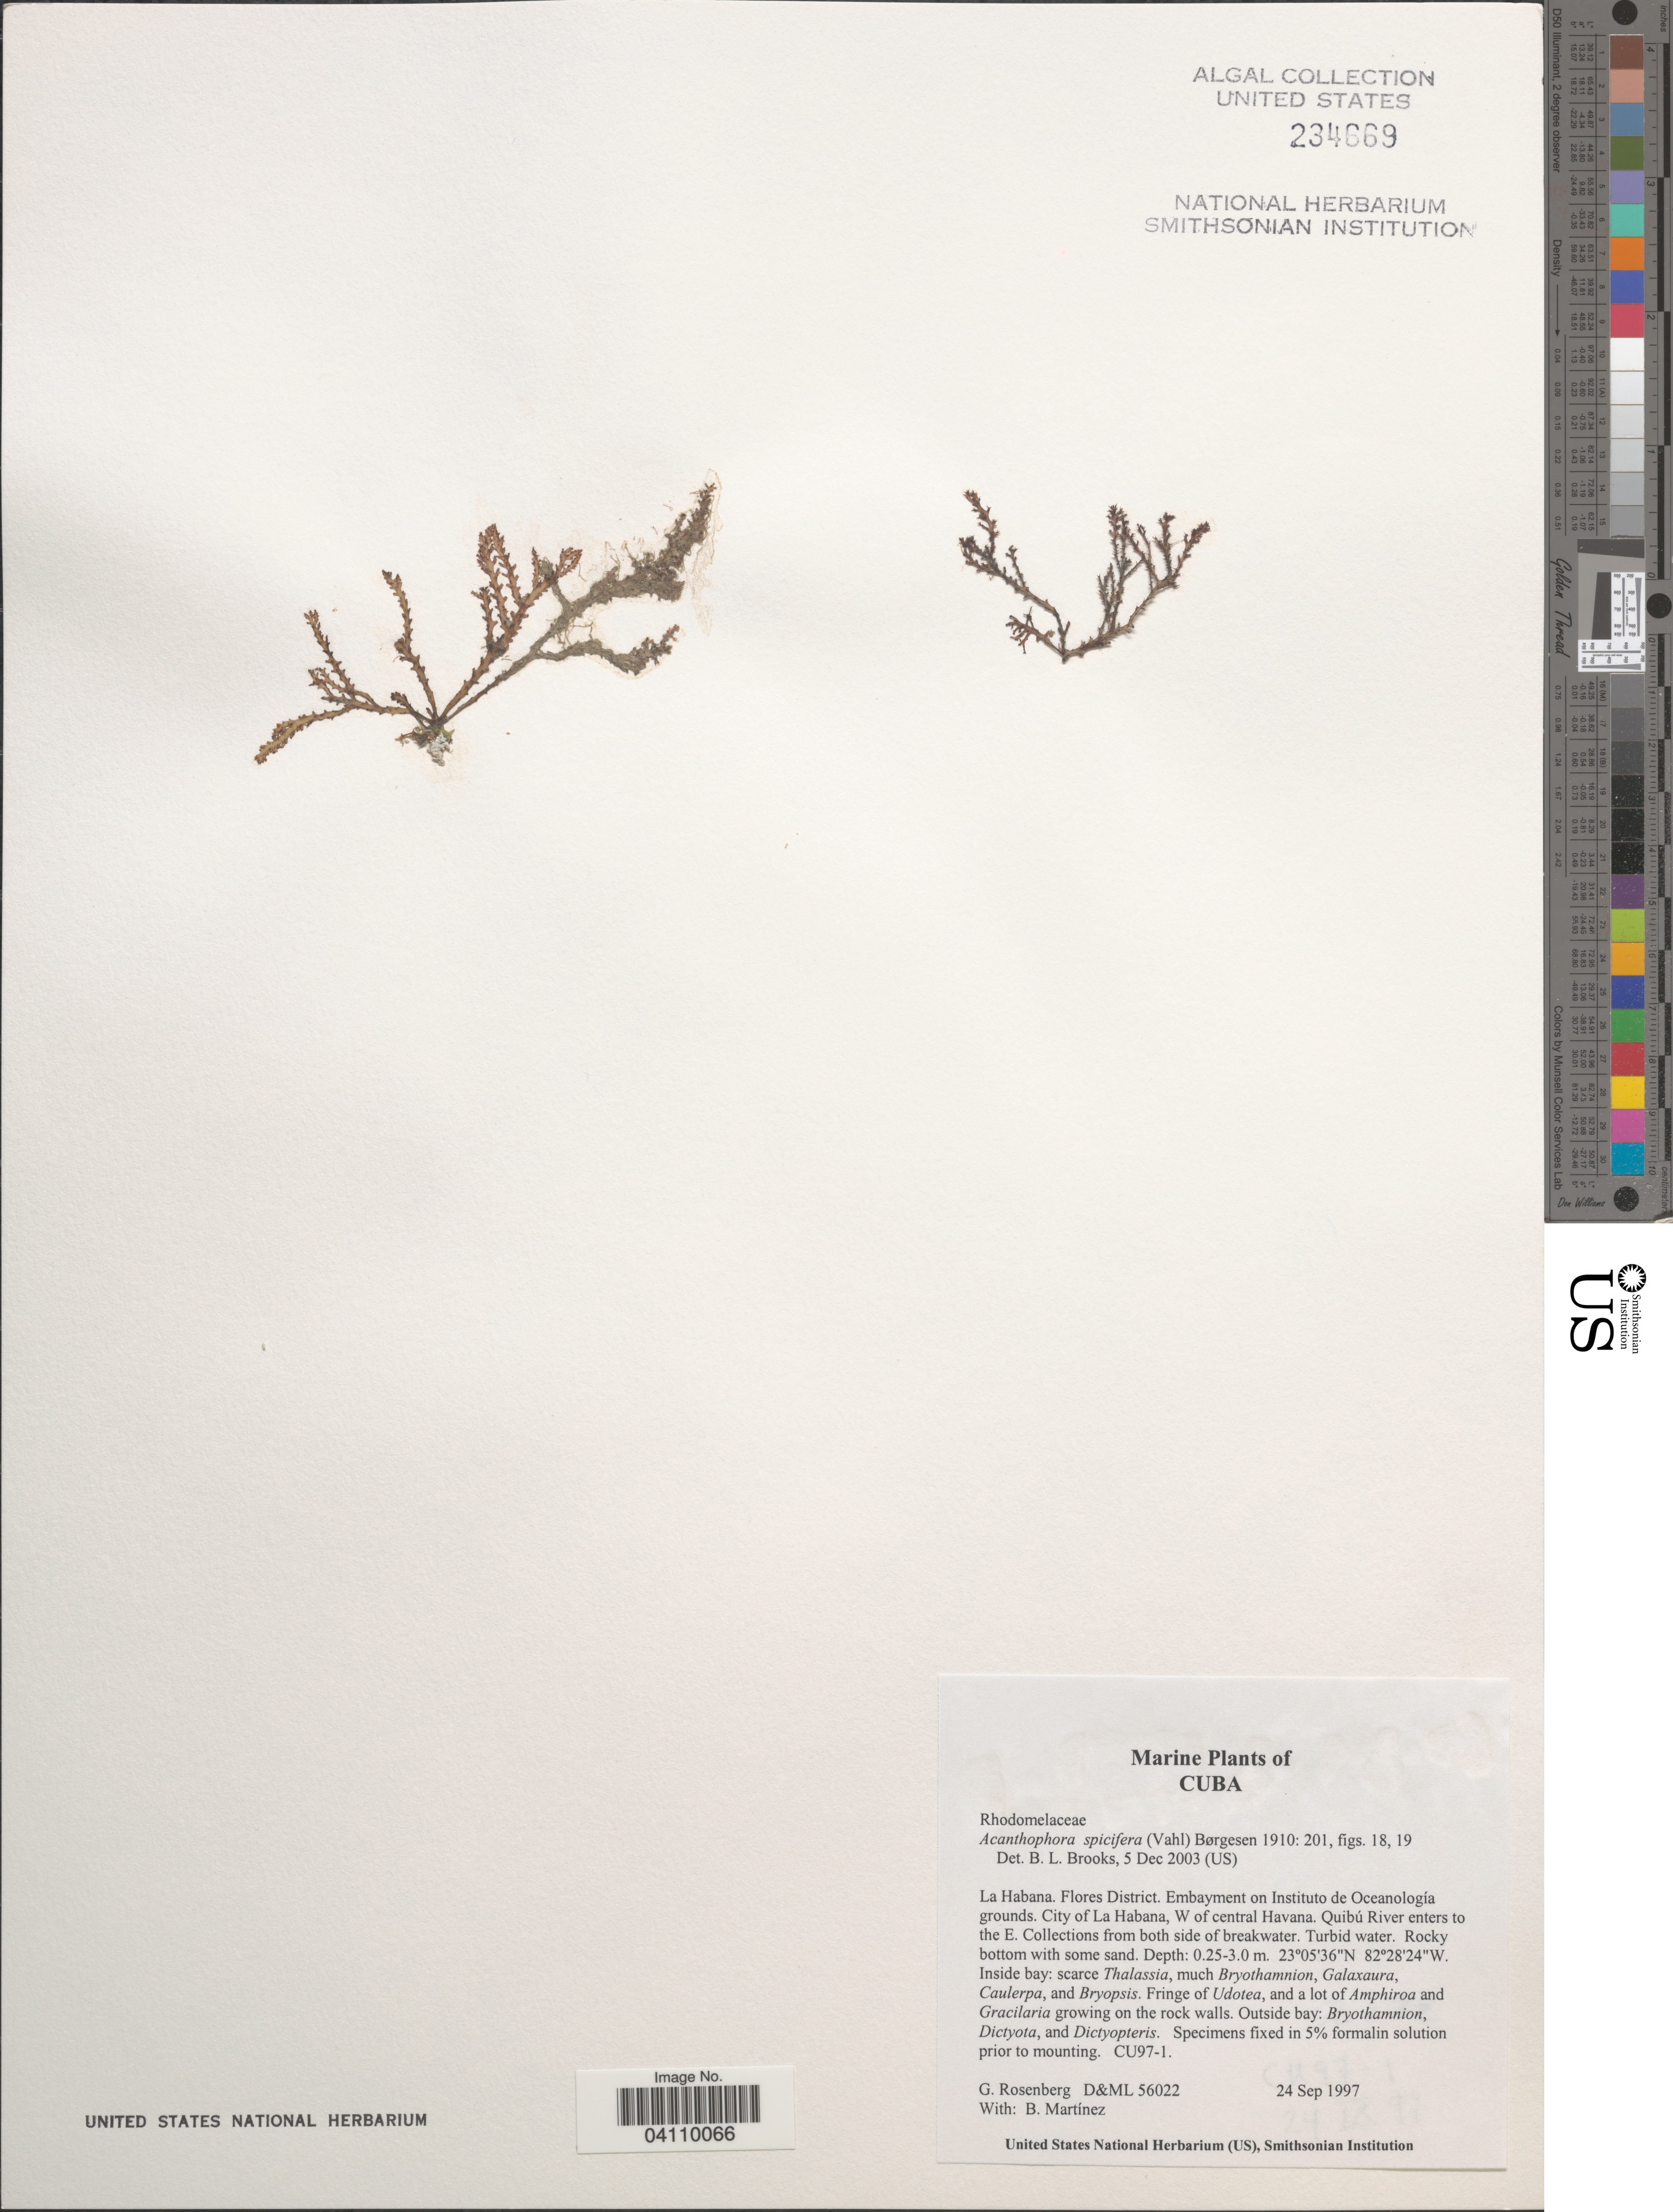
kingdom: Plantae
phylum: Rhodophyta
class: Florideophyceae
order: Ceramiales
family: Rhodomelaceae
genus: Acanthophora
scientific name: Acanthophora spicifera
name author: (Vahl) Børgesen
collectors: G. Rosenberg & B. Martinez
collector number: D&ML 56022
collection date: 1997-09-24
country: Cuba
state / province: La Habana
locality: Flores District. Embayment on Instituto de Oceanología grounds. City of La Habana, W of central Havana. Quibú River enters to the E.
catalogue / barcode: US 234669